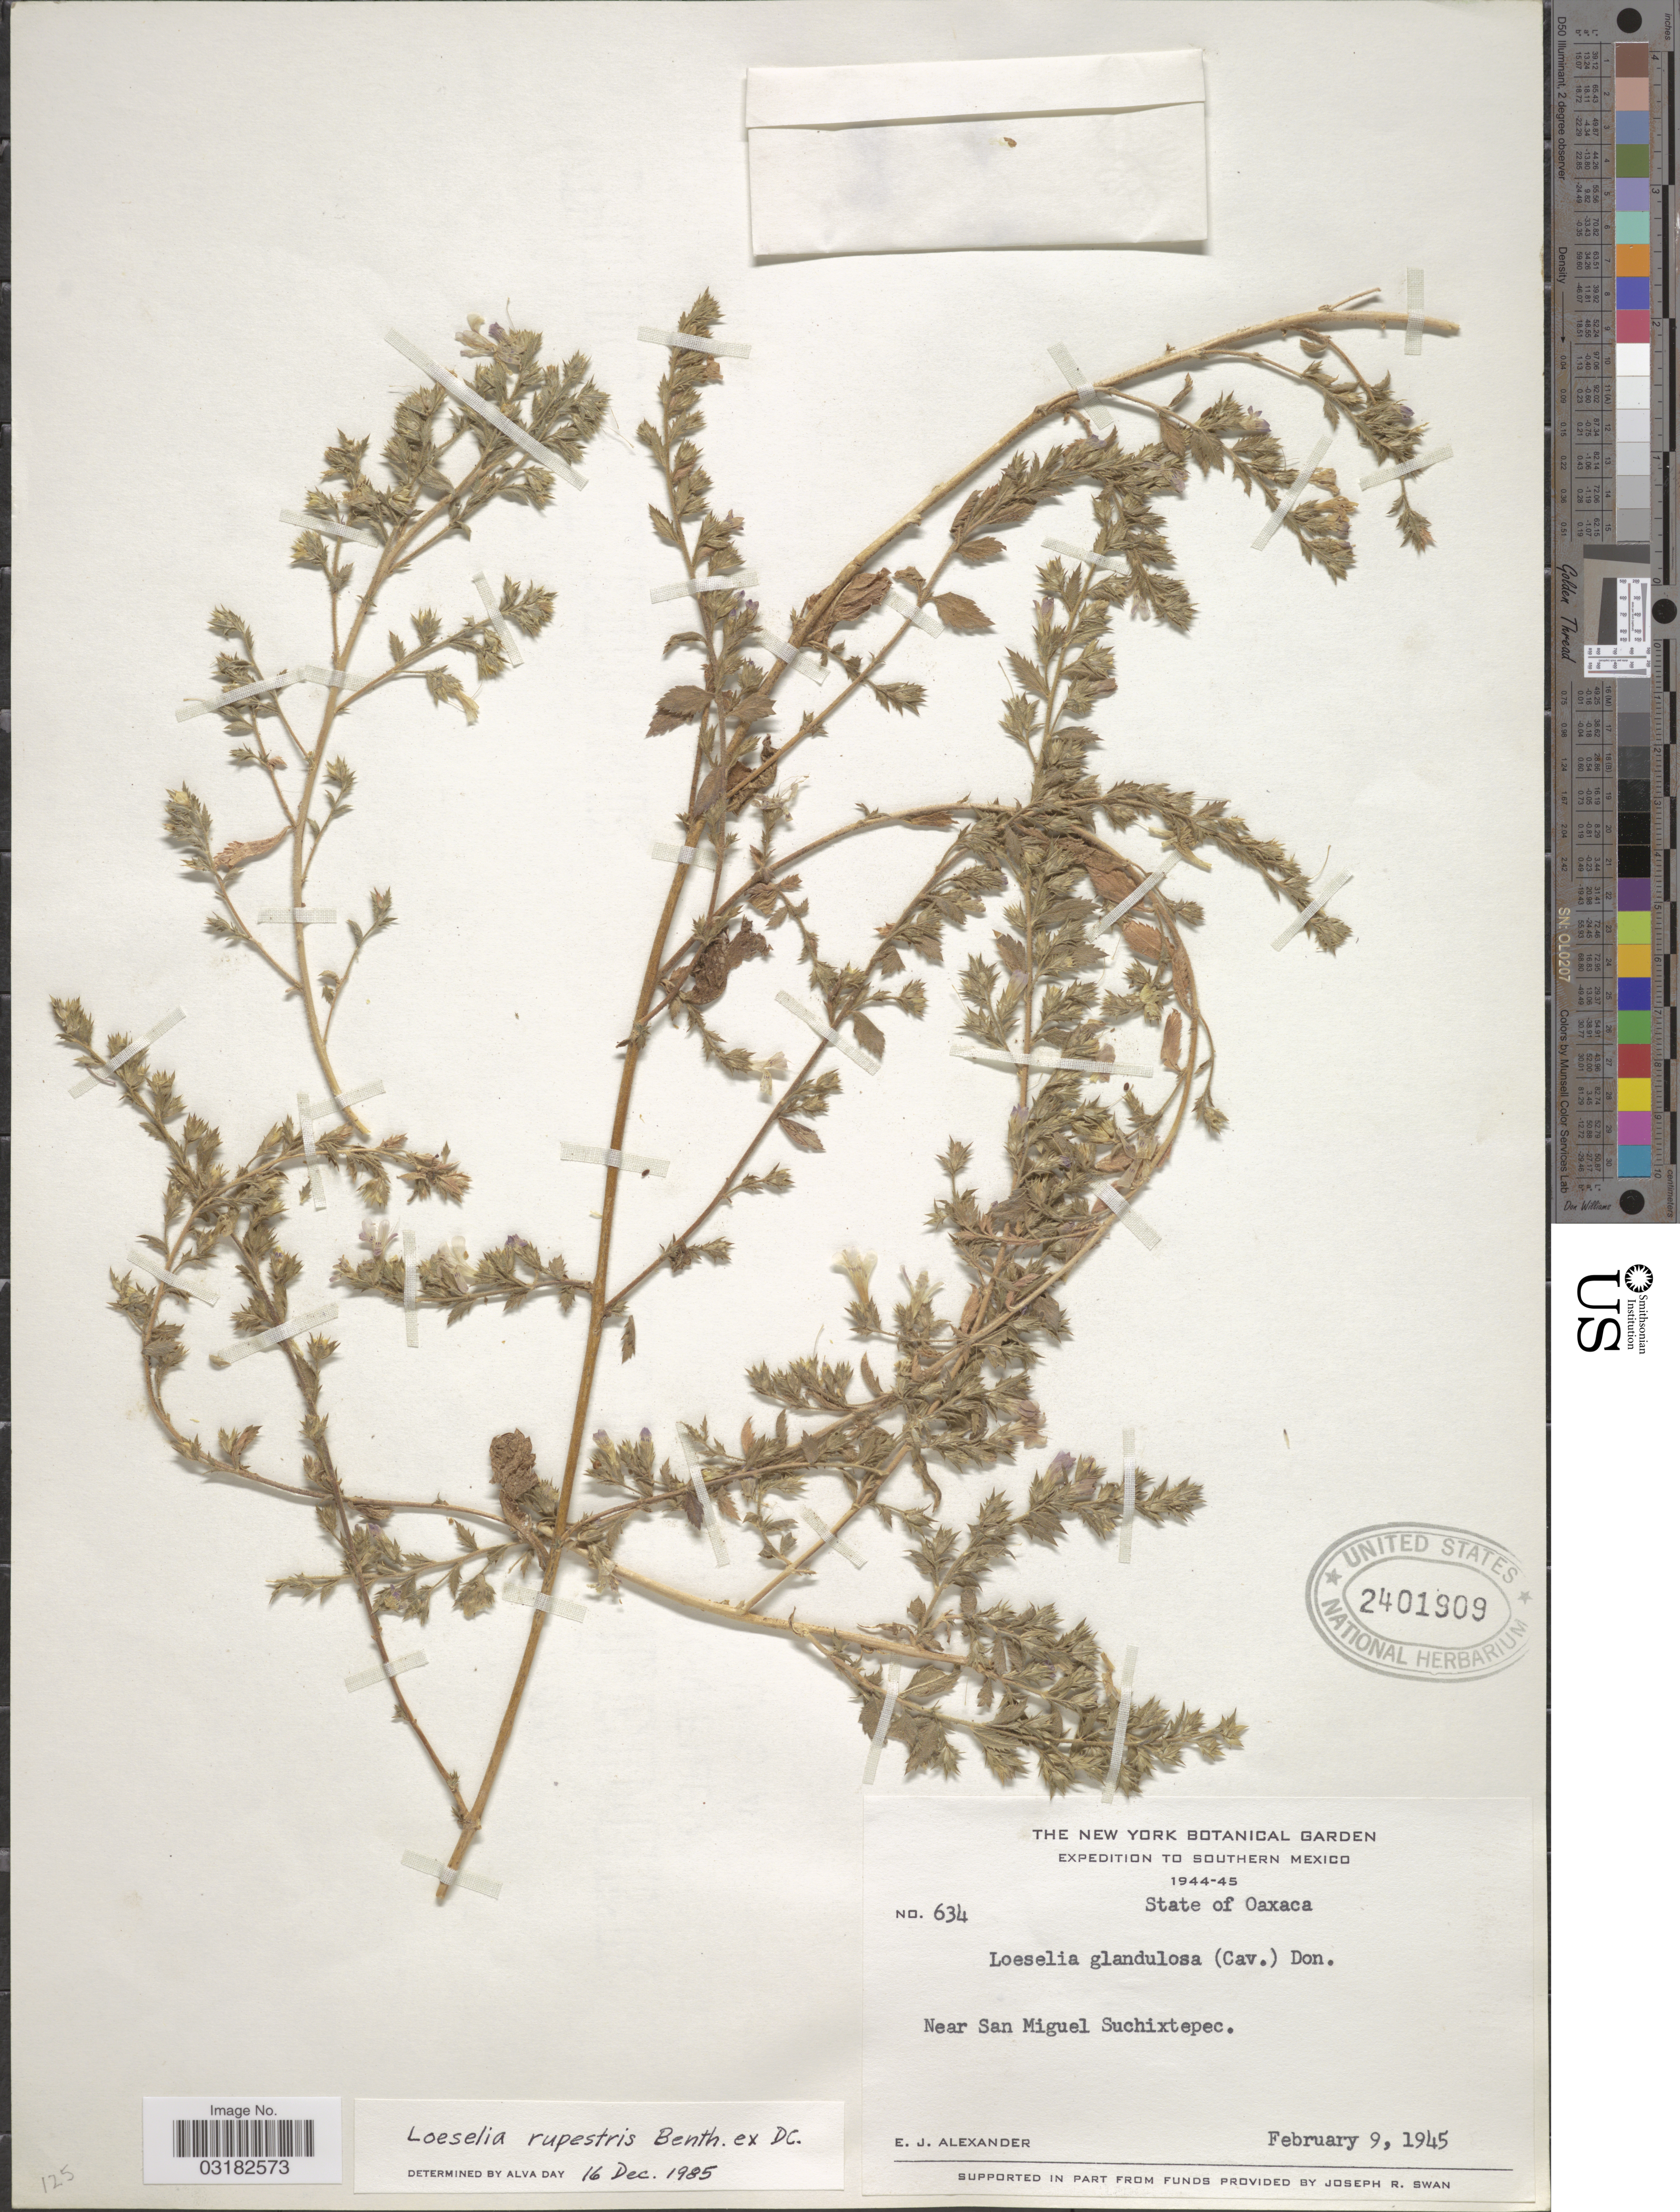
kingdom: Plantae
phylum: Tracheophyta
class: Magnoliopsida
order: Ericales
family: Polemoniaceae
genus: Loeselia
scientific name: Loeselia rupestris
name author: Benth.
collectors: E. J. Alexander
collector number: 634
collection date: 1945-02-09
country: Mexico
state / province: Oaxaca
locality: Southern Mexico. Near San Miguel Suchixtepec.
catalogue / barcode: US 2401909